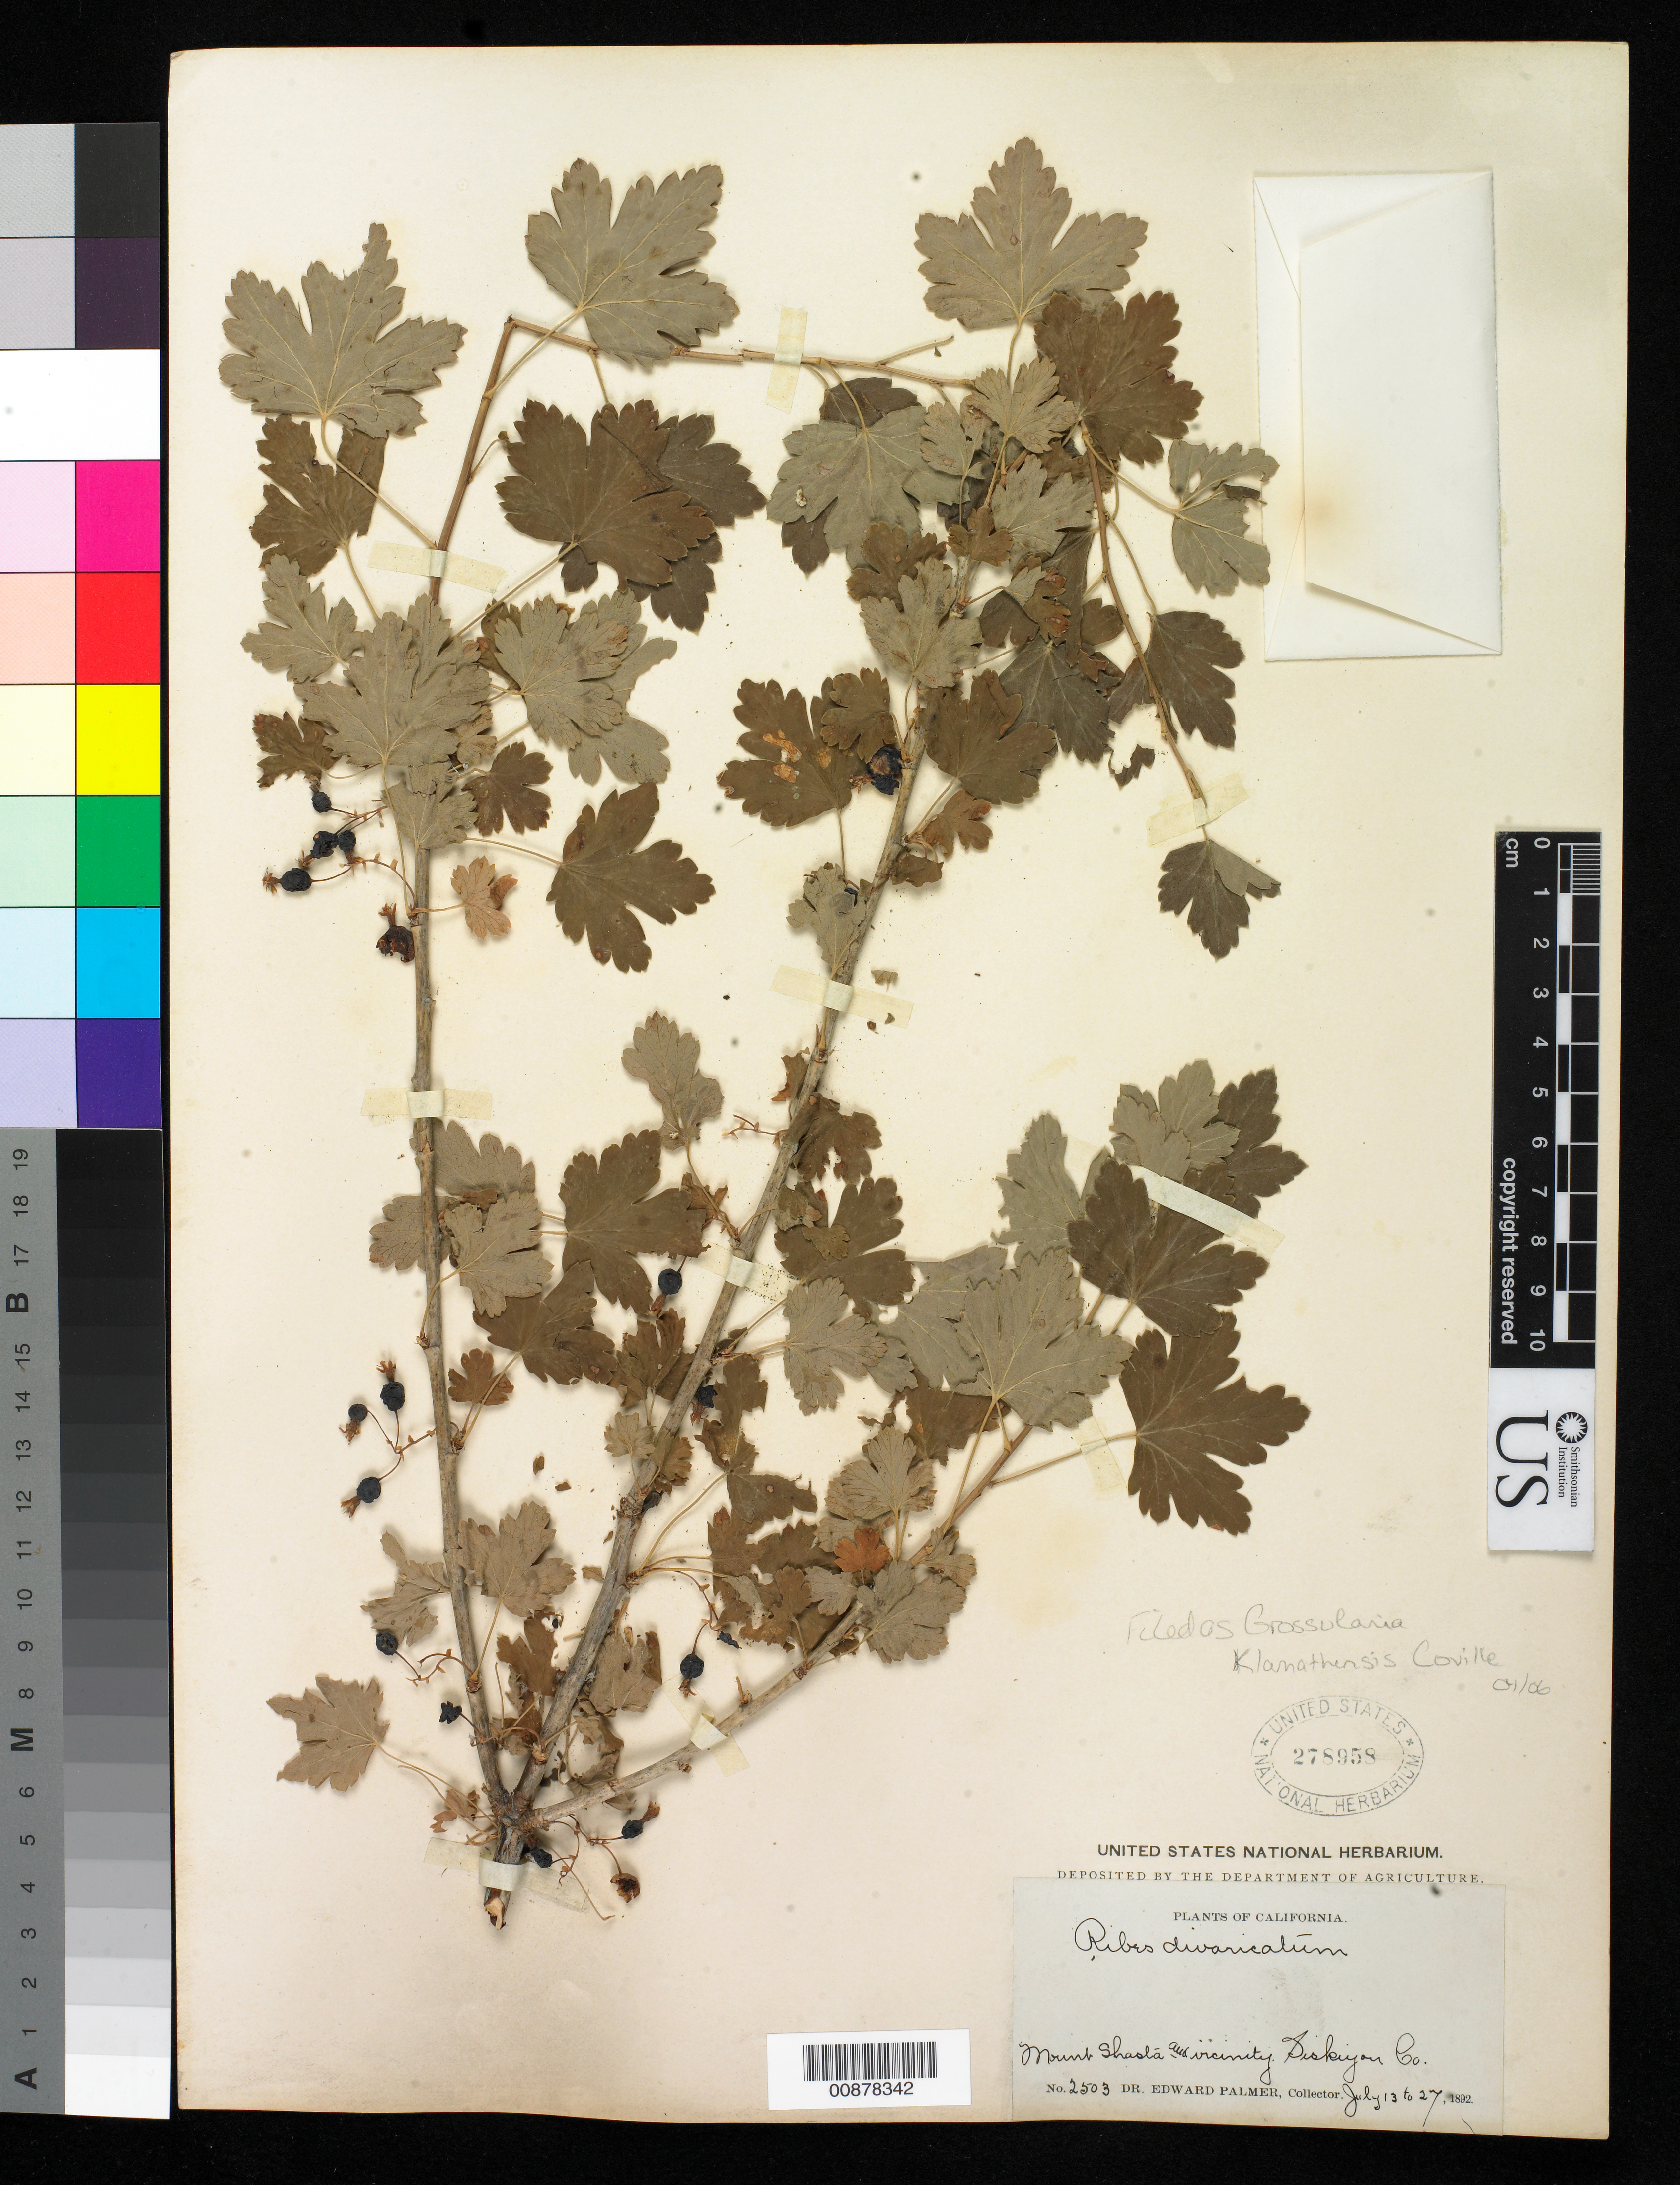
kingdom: Plantae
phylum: Tracheophyta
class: Magnoliopsida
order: Saxifragales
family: Grossulariaceae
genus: Ribes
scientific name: Ribes inerme var. klamathense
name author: (Coville) Jeps.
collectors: E. Palmer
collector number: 2503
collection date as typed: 13 Jul 1892 to 27 Jul 1892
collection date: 1892-07-13/1892-07-27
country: United States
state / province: California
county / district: Siskiyou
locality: Mount Shasta and vicinity, Siskiyou County, California.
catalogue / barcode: US 278958